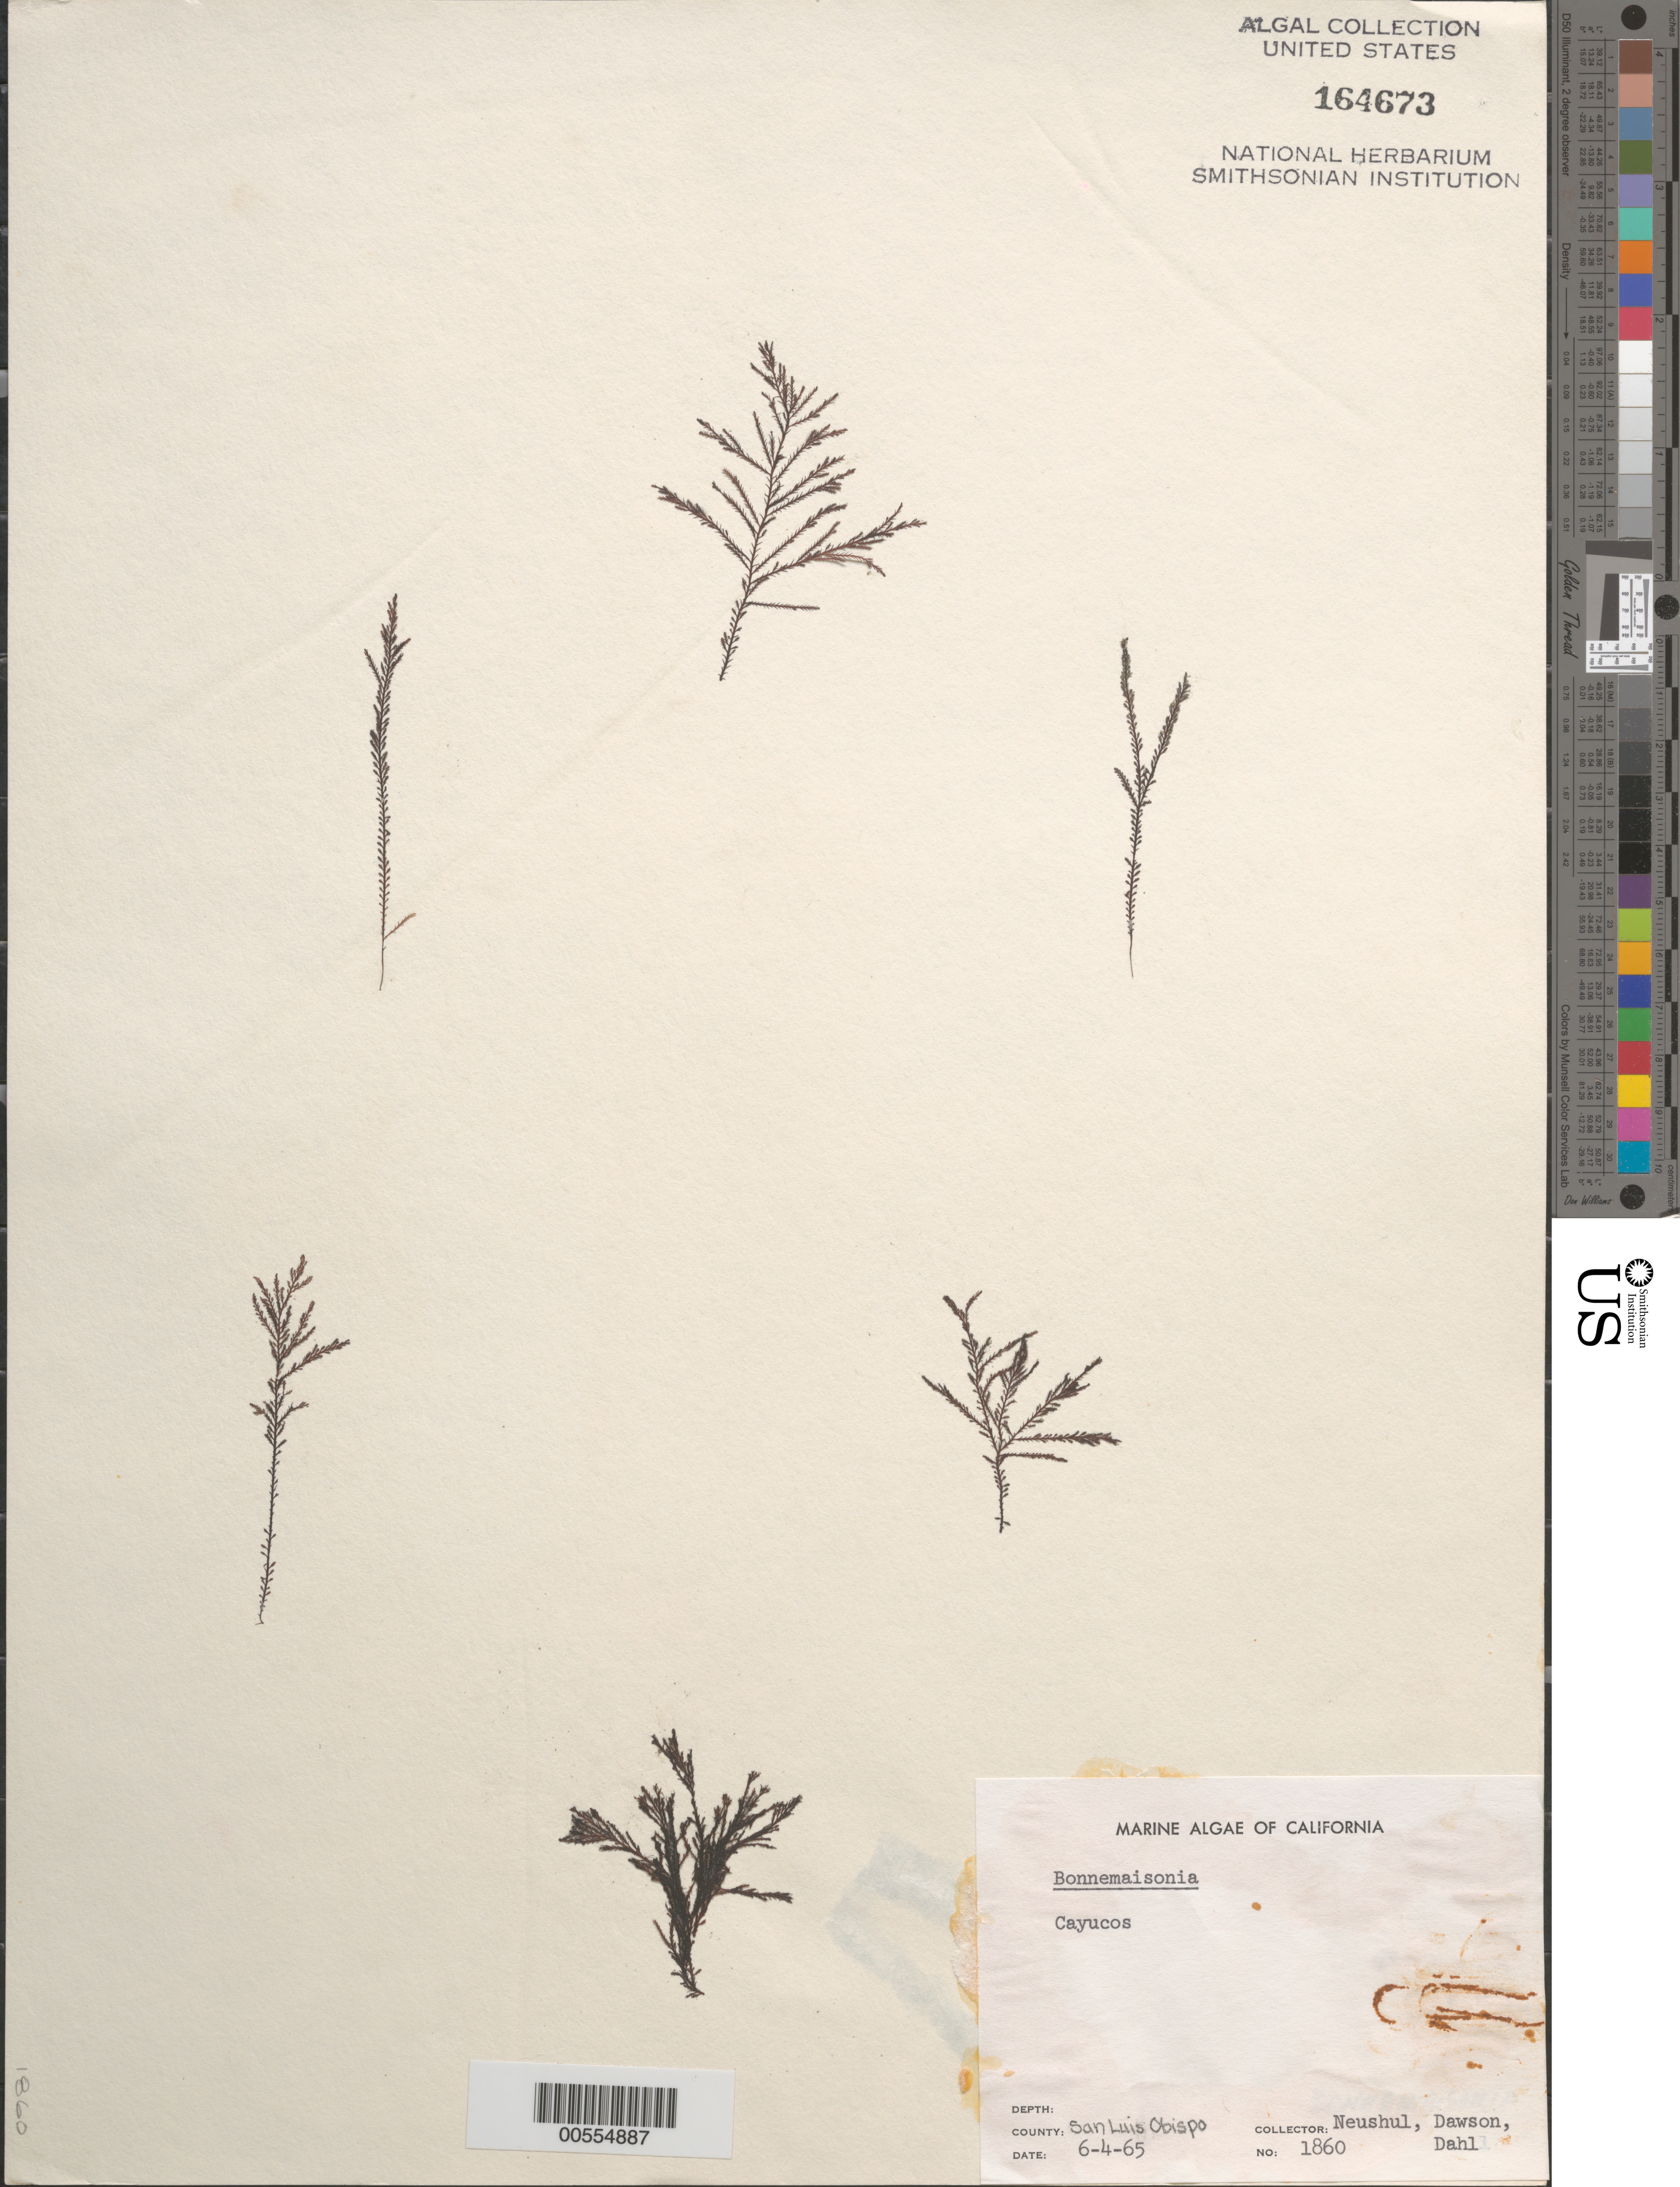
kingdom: Plantae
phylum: Rhodophyta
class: Florideophyceae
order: Bonnemaisoniales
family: Bonnemaisoniaceae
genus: Bonnemaisonia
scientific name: Bonnemaisonia sp.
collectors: M. Neushul, E. Y. Dawson & A. Dahl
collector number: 1860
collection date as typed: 04 Jun 1965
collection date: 1965-06-04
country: United States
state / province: California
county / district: San Luis Obispo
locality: Cayucos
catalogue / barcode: US 164673